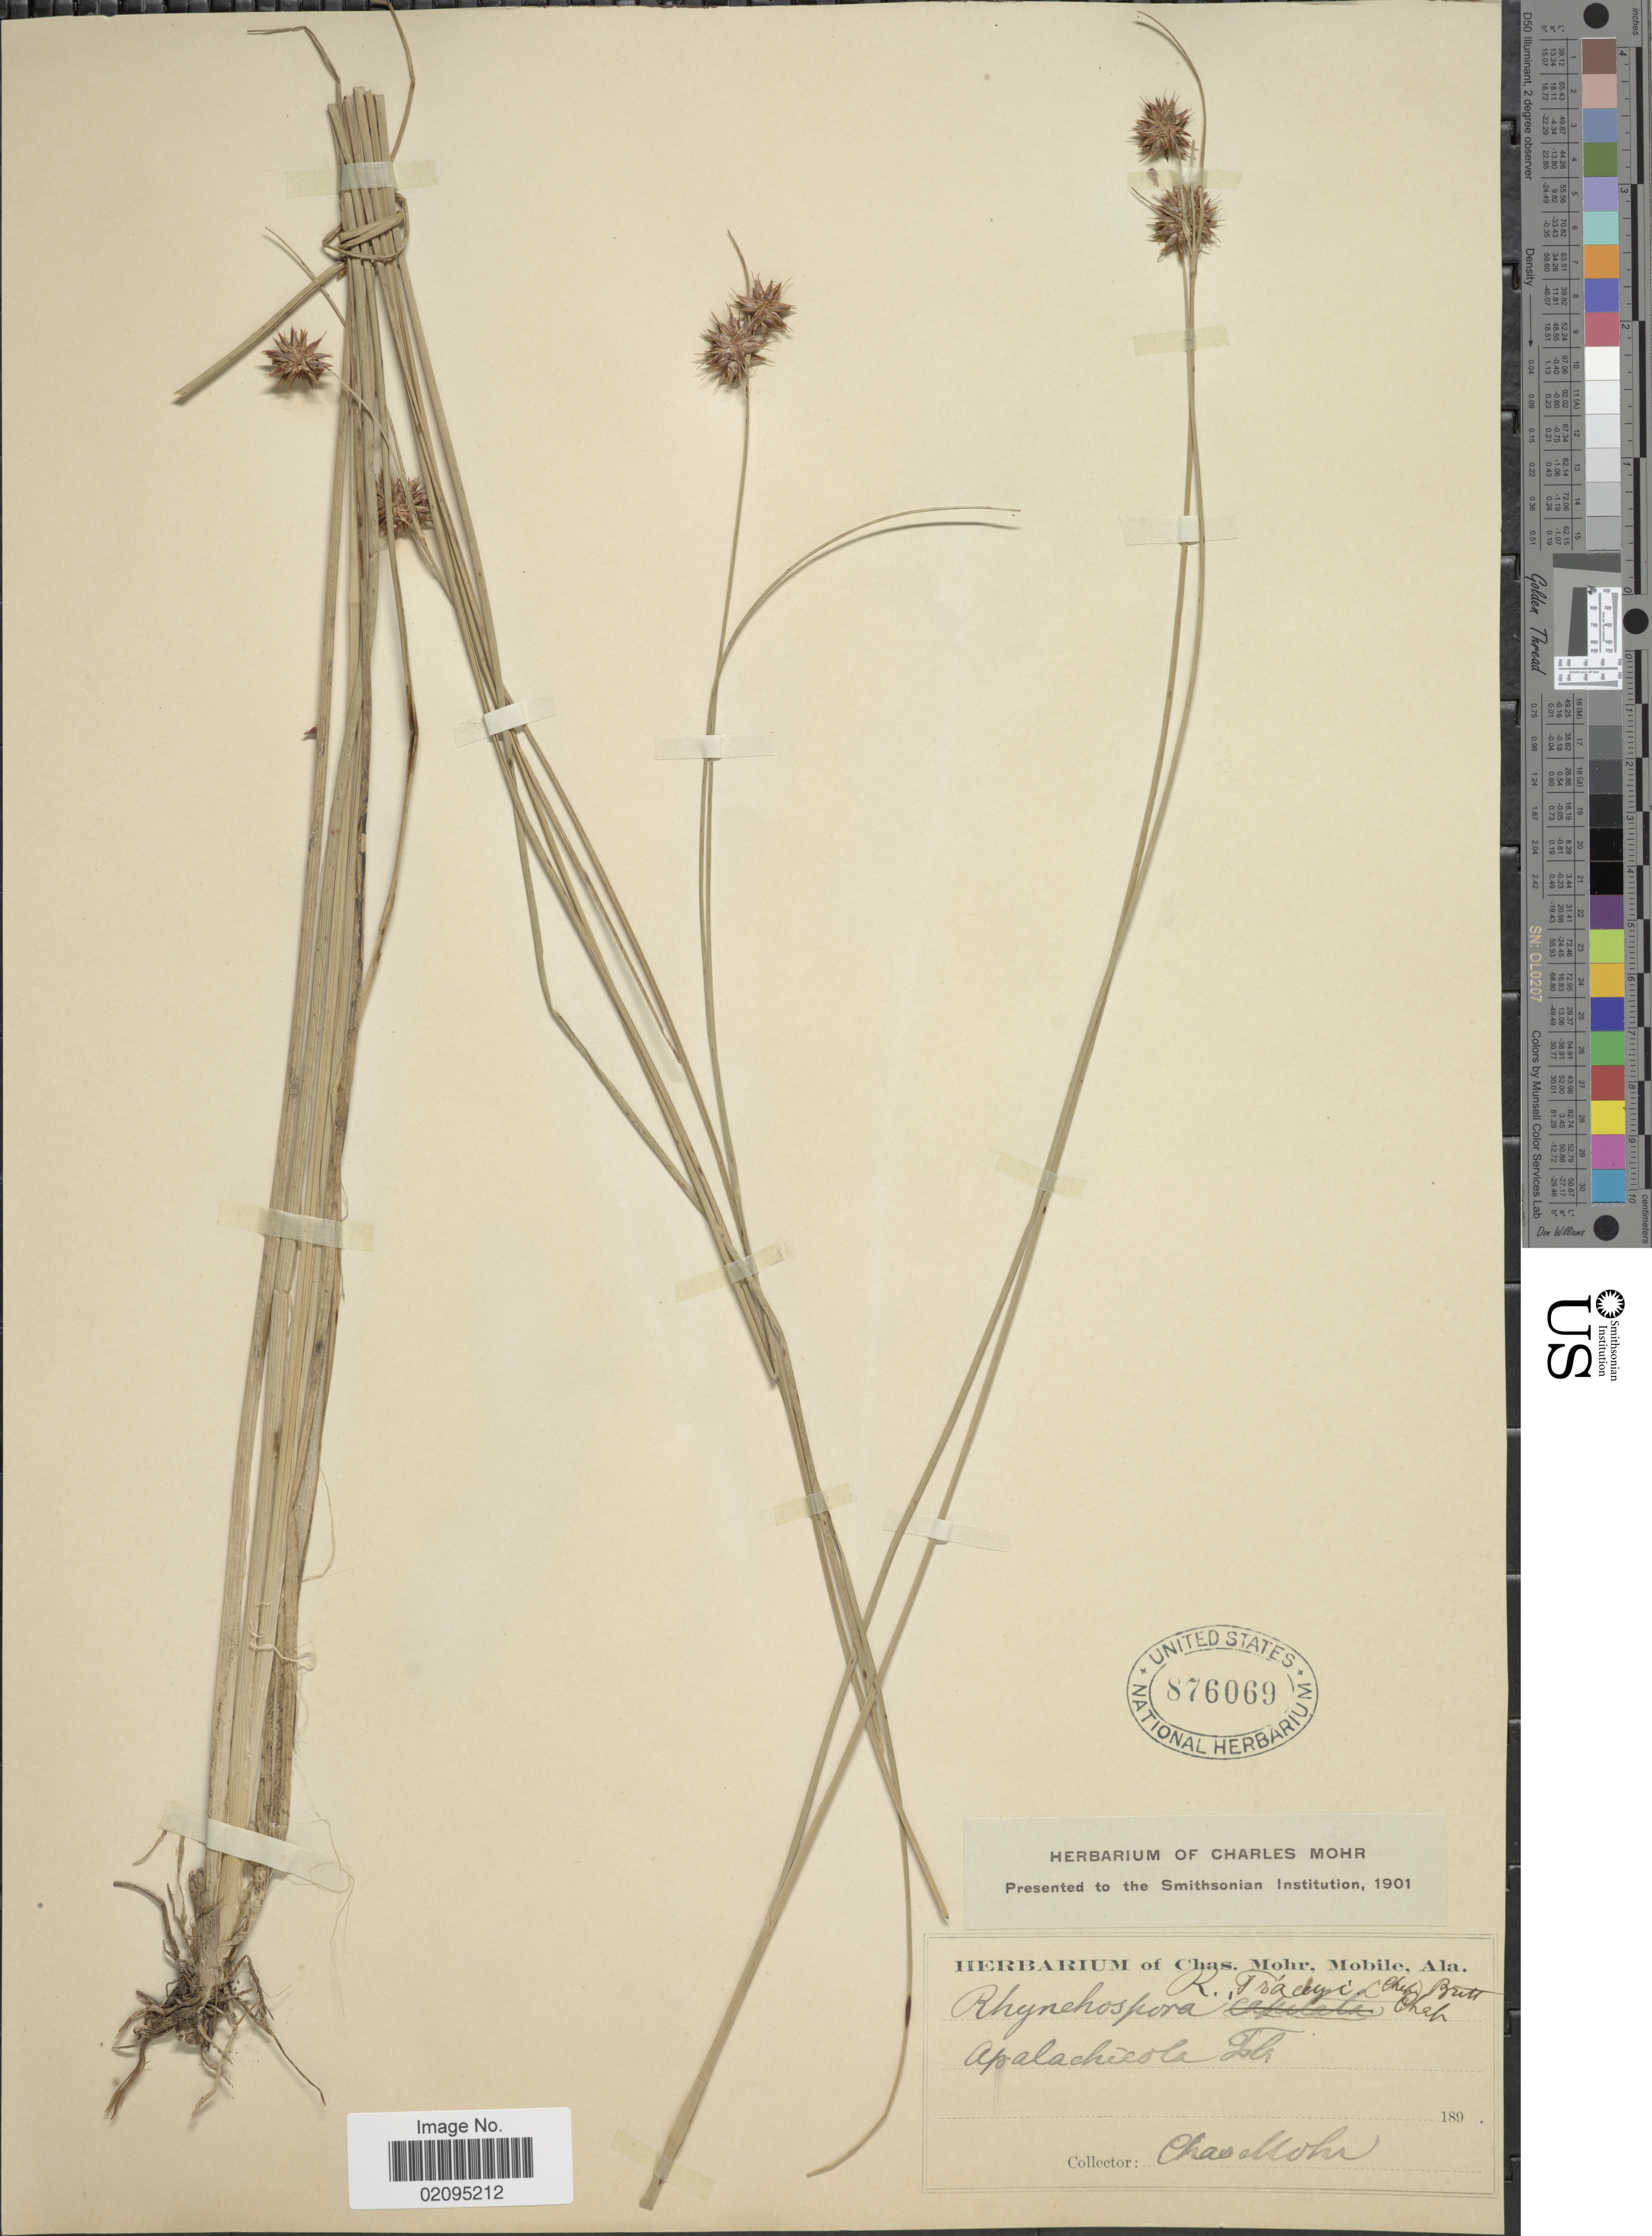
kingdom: Plantae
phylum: Tracheophyta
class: Liliopsida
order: Poales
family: Cyperaceae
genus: Rhynchospora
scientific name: Rhynchospora tracyi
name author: Britton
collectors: Mohr, C. T. (herbarium)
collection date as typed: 189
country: United States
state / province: Florida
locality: Apalachicola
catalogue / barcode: US 876069